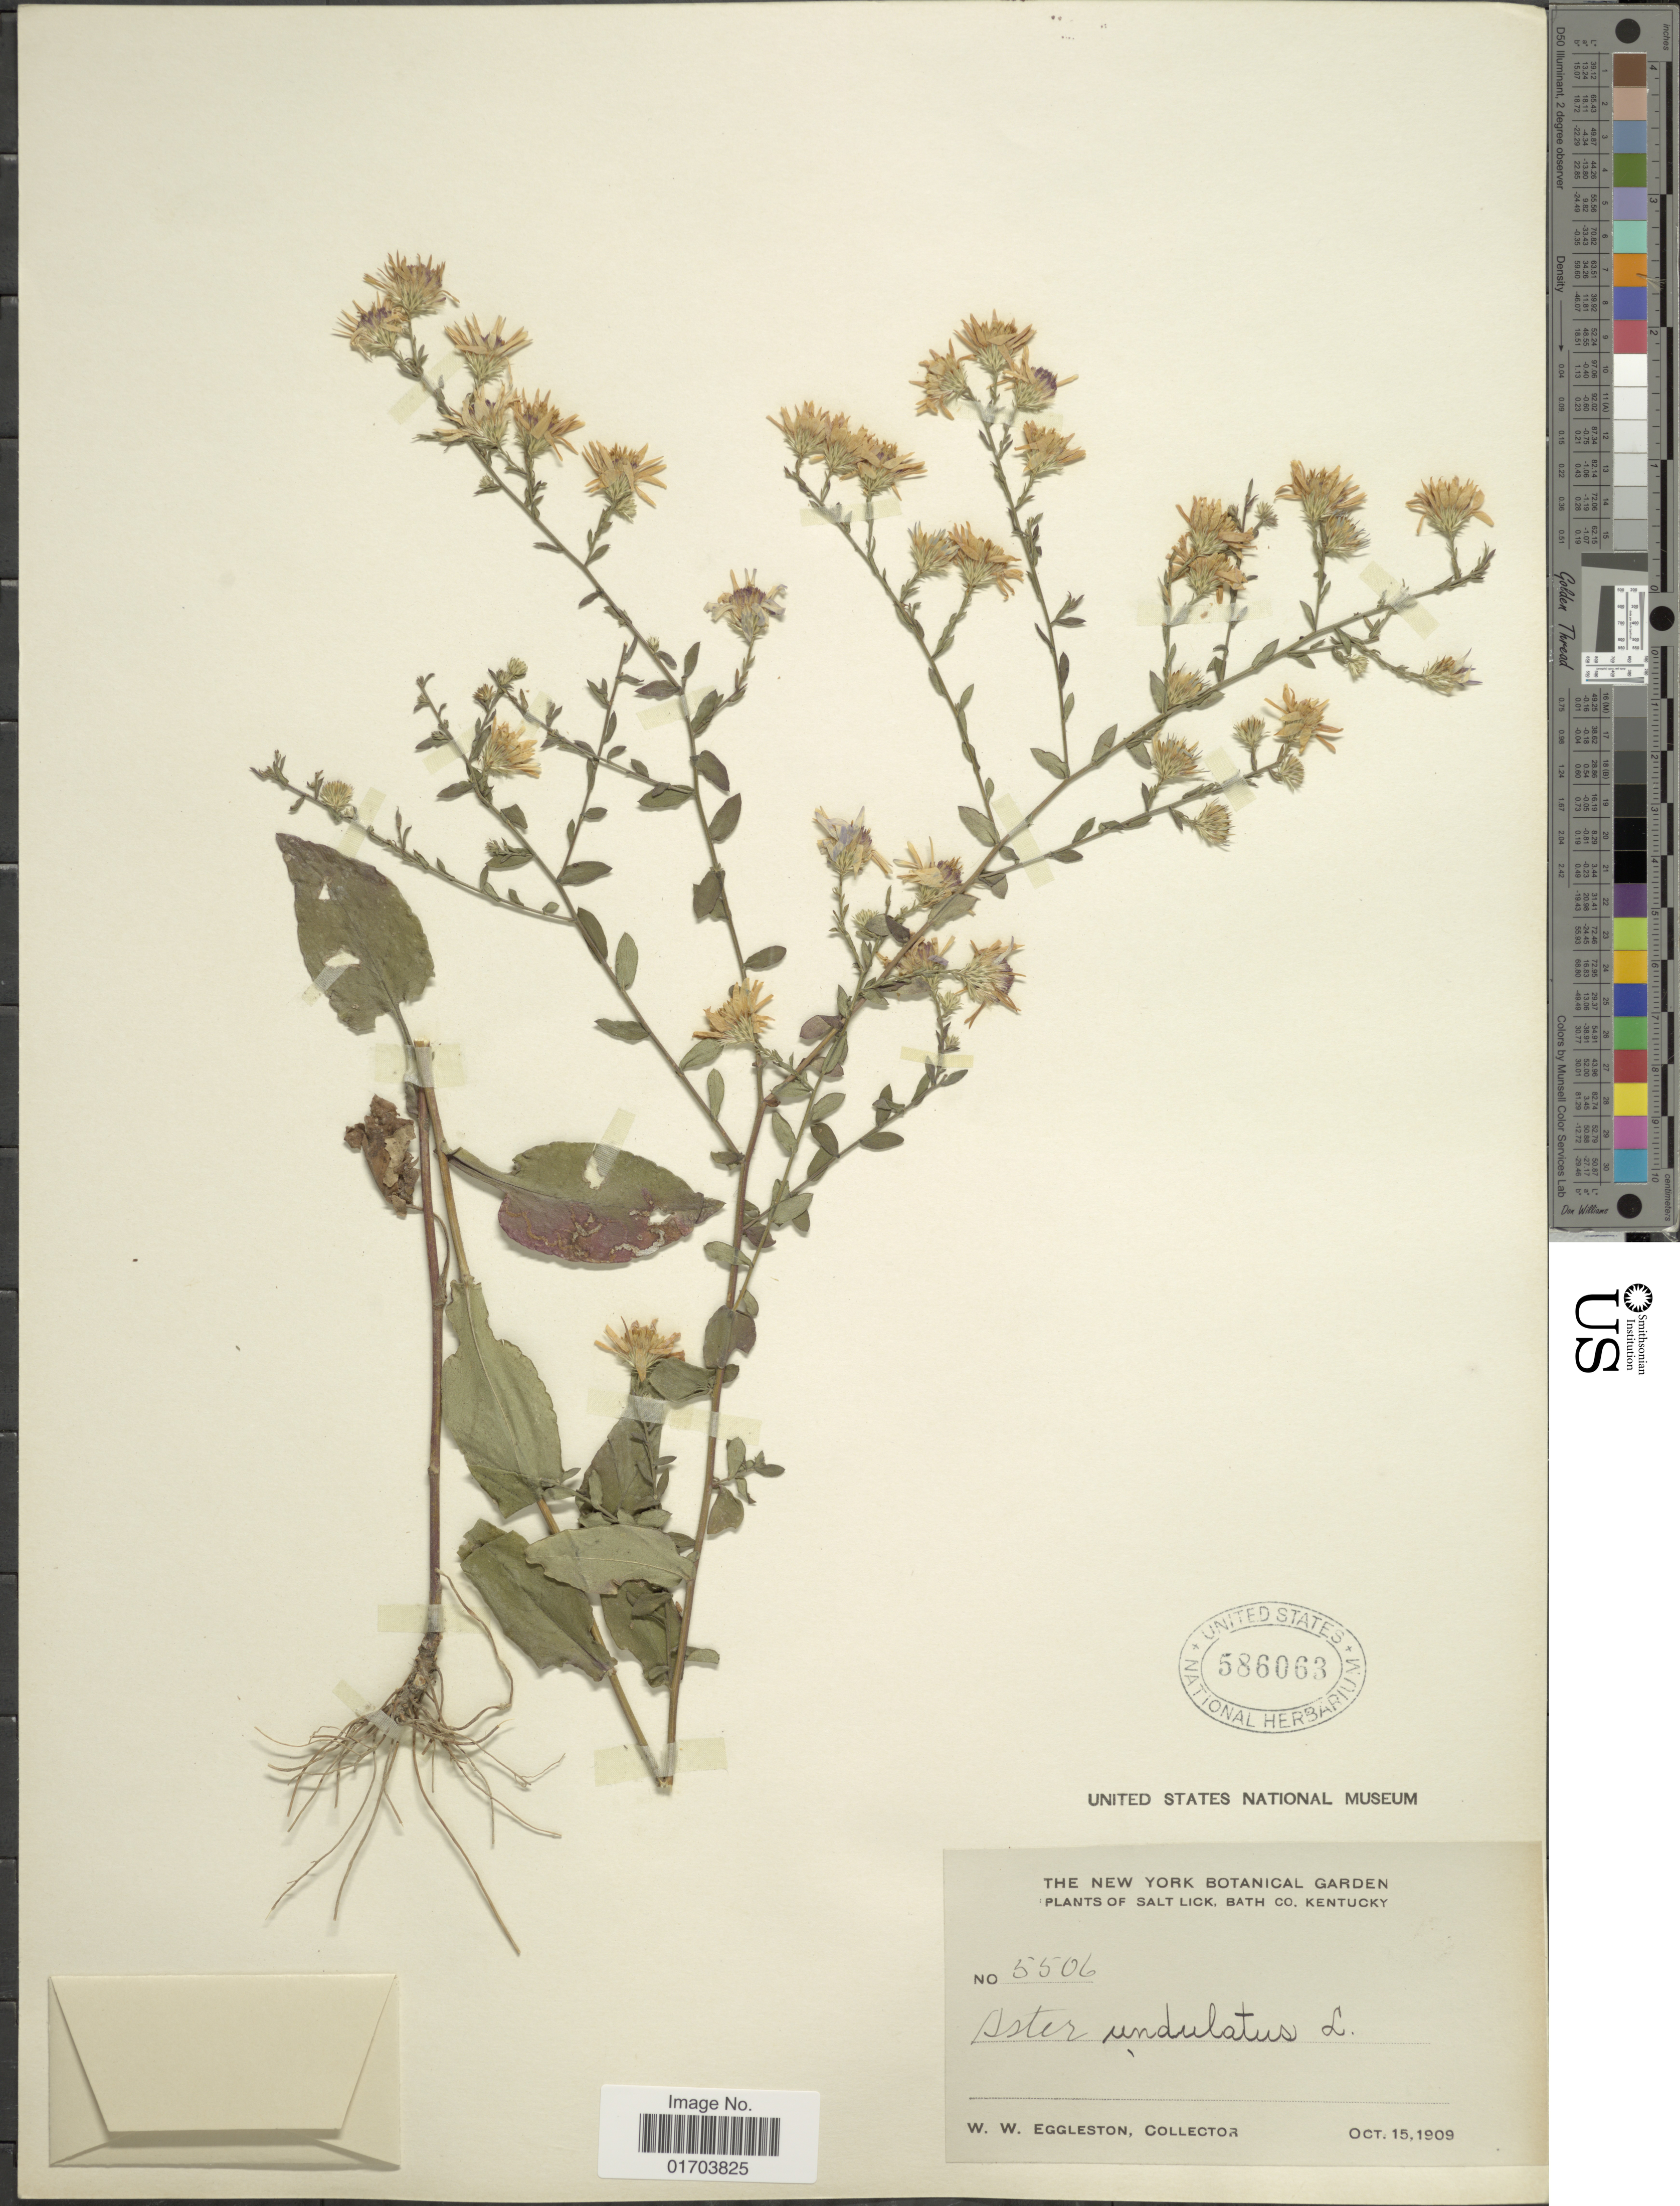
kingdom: Plantae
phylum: Tracheophyta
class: Magnoliopsida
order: Asterales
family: Asteraceae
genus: Symphyotrichum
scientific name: Symphyotrichum undulatum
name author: (L.) G.L. Nesom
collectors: W. W. Eggleston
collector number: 5506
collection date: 1909-10-15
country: United States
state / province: Kentucky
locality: Salt Lick, Bath Co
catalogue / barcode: US 586063